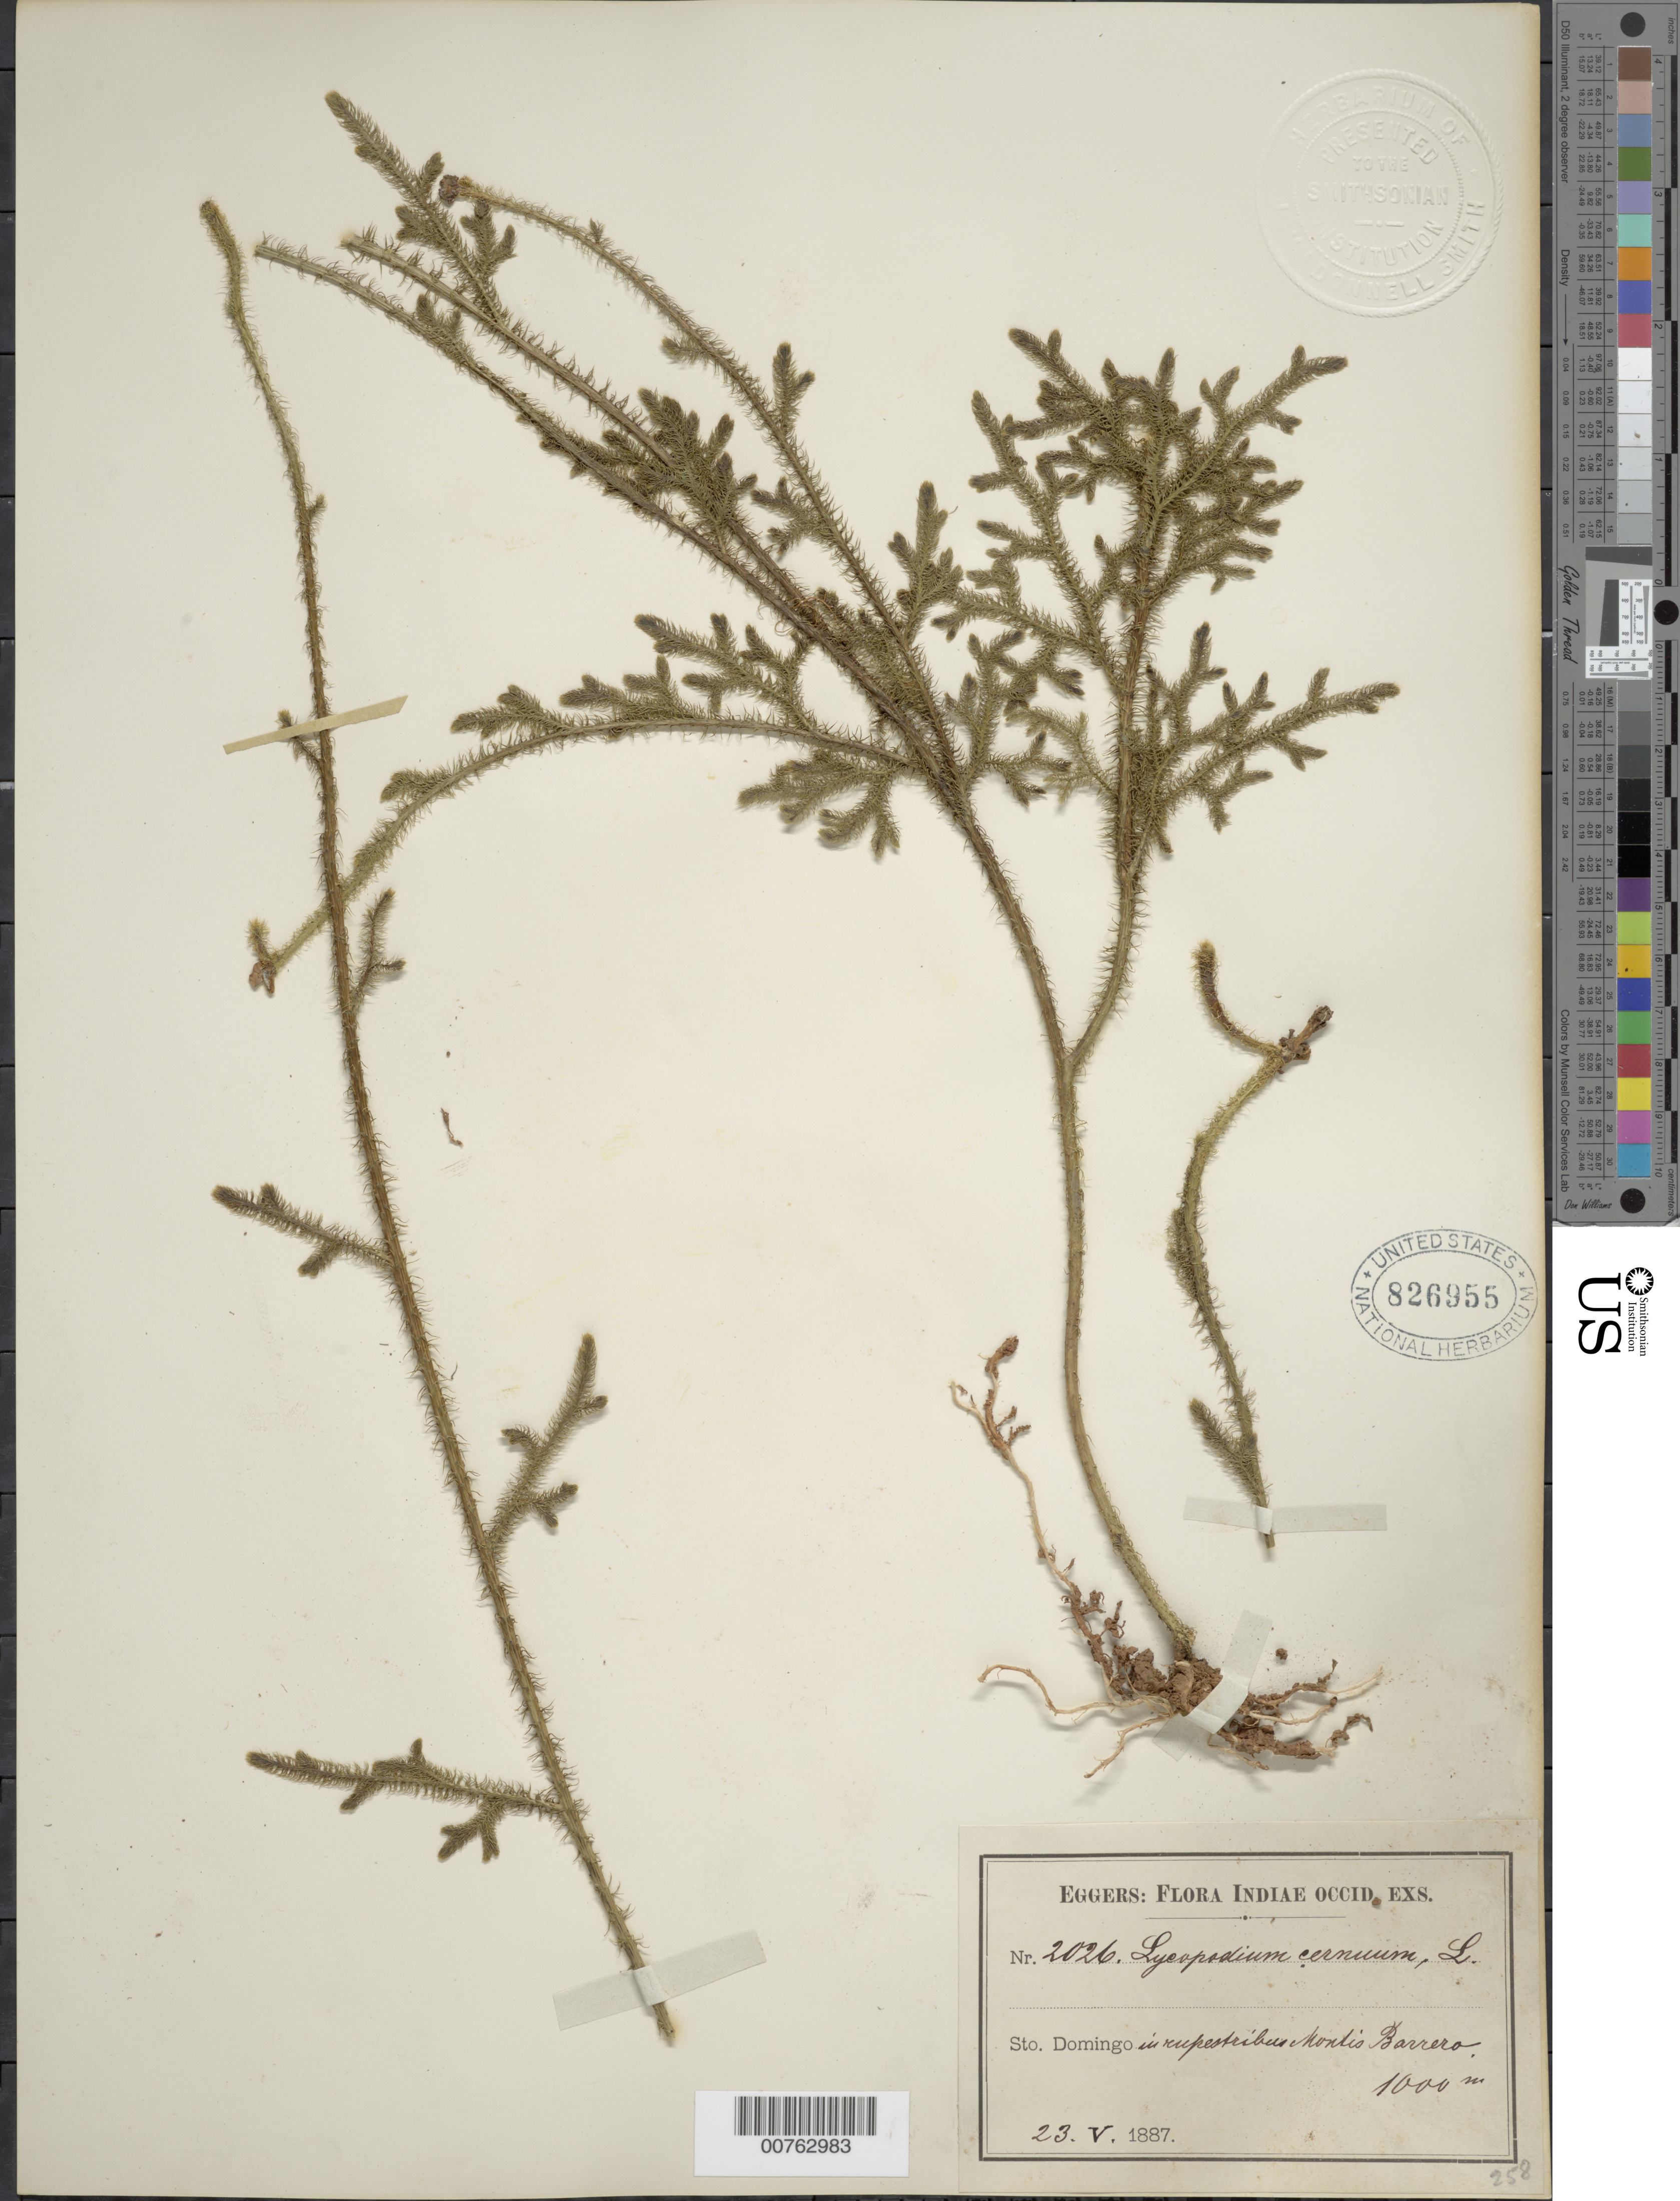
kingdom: Plantae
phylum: Tracheophyta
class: Lycopodiopsida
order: Lycopodiales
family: Lycopodiaceae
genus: Palhinhaea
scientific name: Palhinhaea cernua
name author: (L.) Vasc. & Franco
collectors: H. F. A. von Eggers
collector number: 2026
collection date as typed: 23 May 1887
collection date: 1887-05-23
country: Dominican Republic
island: Hispaniola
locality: In rupestribus Montis Barrera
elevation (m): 1000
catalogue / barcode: US 826955